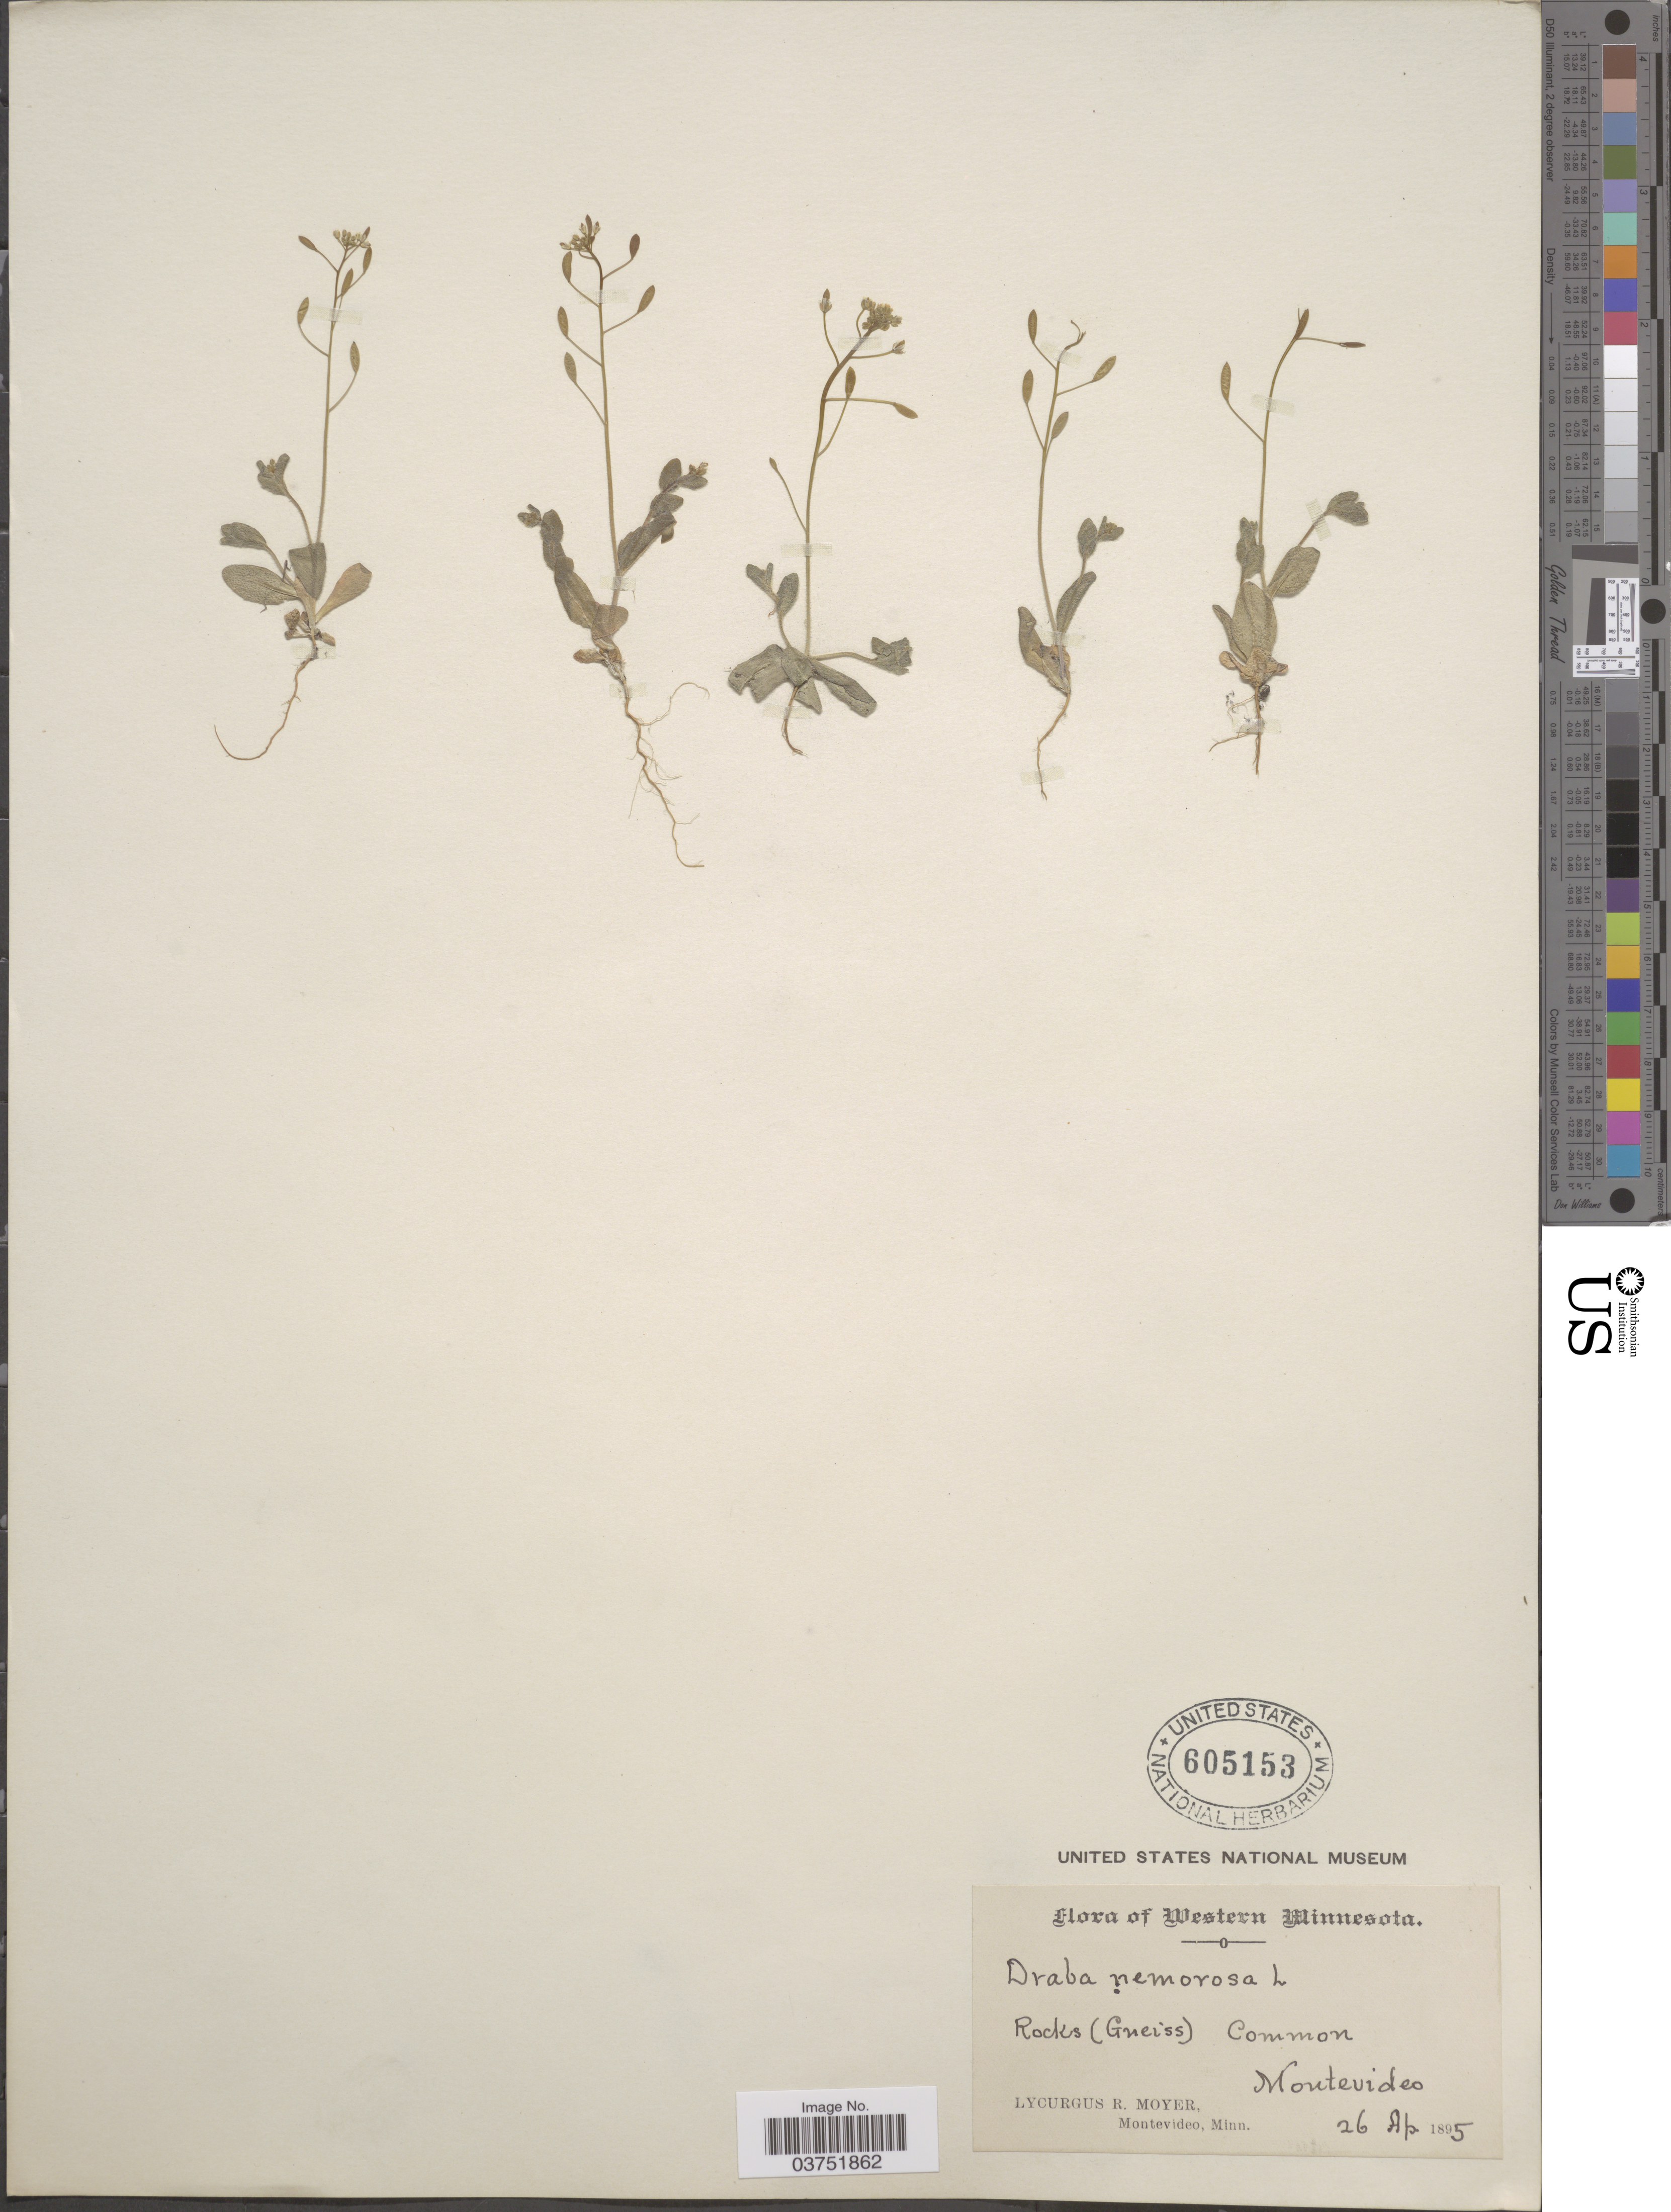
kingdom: Plantae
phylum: Tracheophyta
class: Magnoliopsida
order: Brassicales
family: Brassicaceae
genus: Draba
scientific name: Draba nemorosa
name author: L.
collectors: L. Moyer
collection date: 1895-04-26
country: United States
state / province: Minnesota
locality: Western Minnesota. Rocks (Gneiss) Common. Montevideo.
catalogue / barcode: US 605153